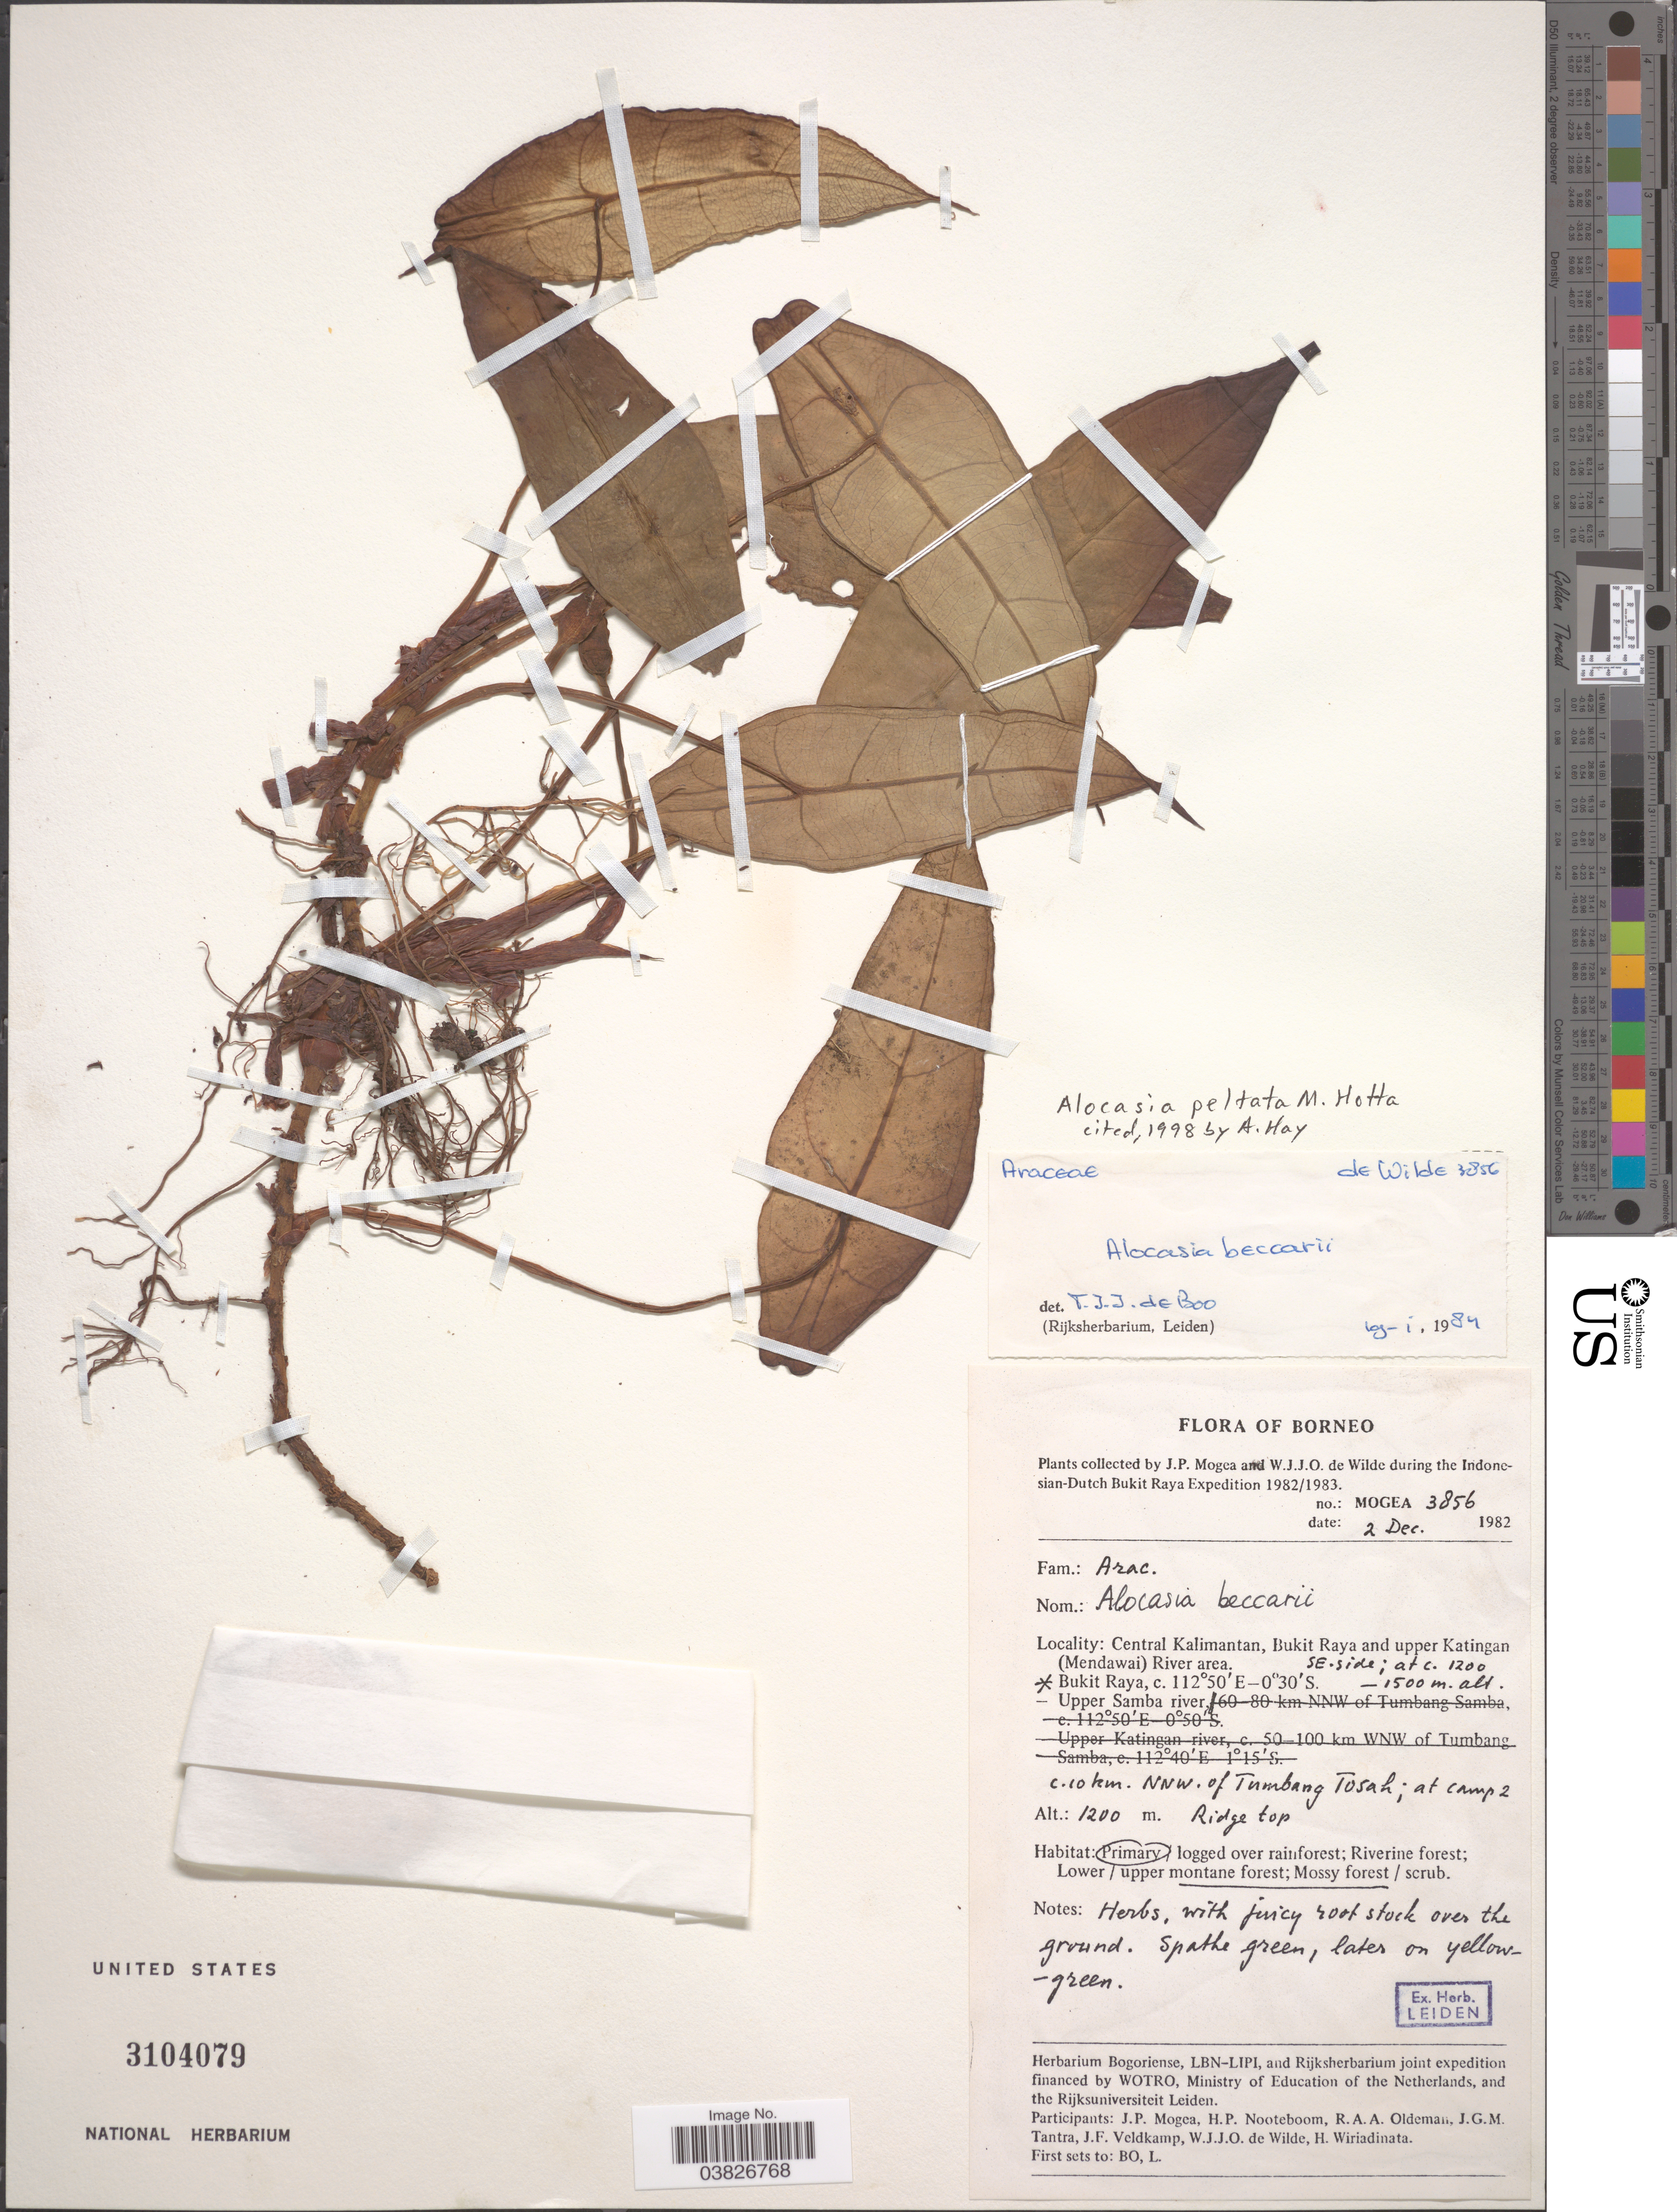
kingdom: Plantae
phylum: Tracheophyta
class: Liliopsida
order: Alismatales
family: Araceae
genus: Alocasia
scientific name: Alocasia peltata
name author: M. Hotta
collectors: J. Mogea & W. J. de Wilde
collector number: MOGEA 3856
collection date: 1982-12-02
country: Indonesia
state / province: Kalimantan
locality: Borneo. Central Kalimantan, Bukit Raya and upper Katingan (Mendawai) River area; SE-side. Bukit Raya. Upper Samba river. C. 10 km. NNW. of Tumbang Tosah; camp 2.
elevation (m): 1200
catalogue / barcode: US 3104079